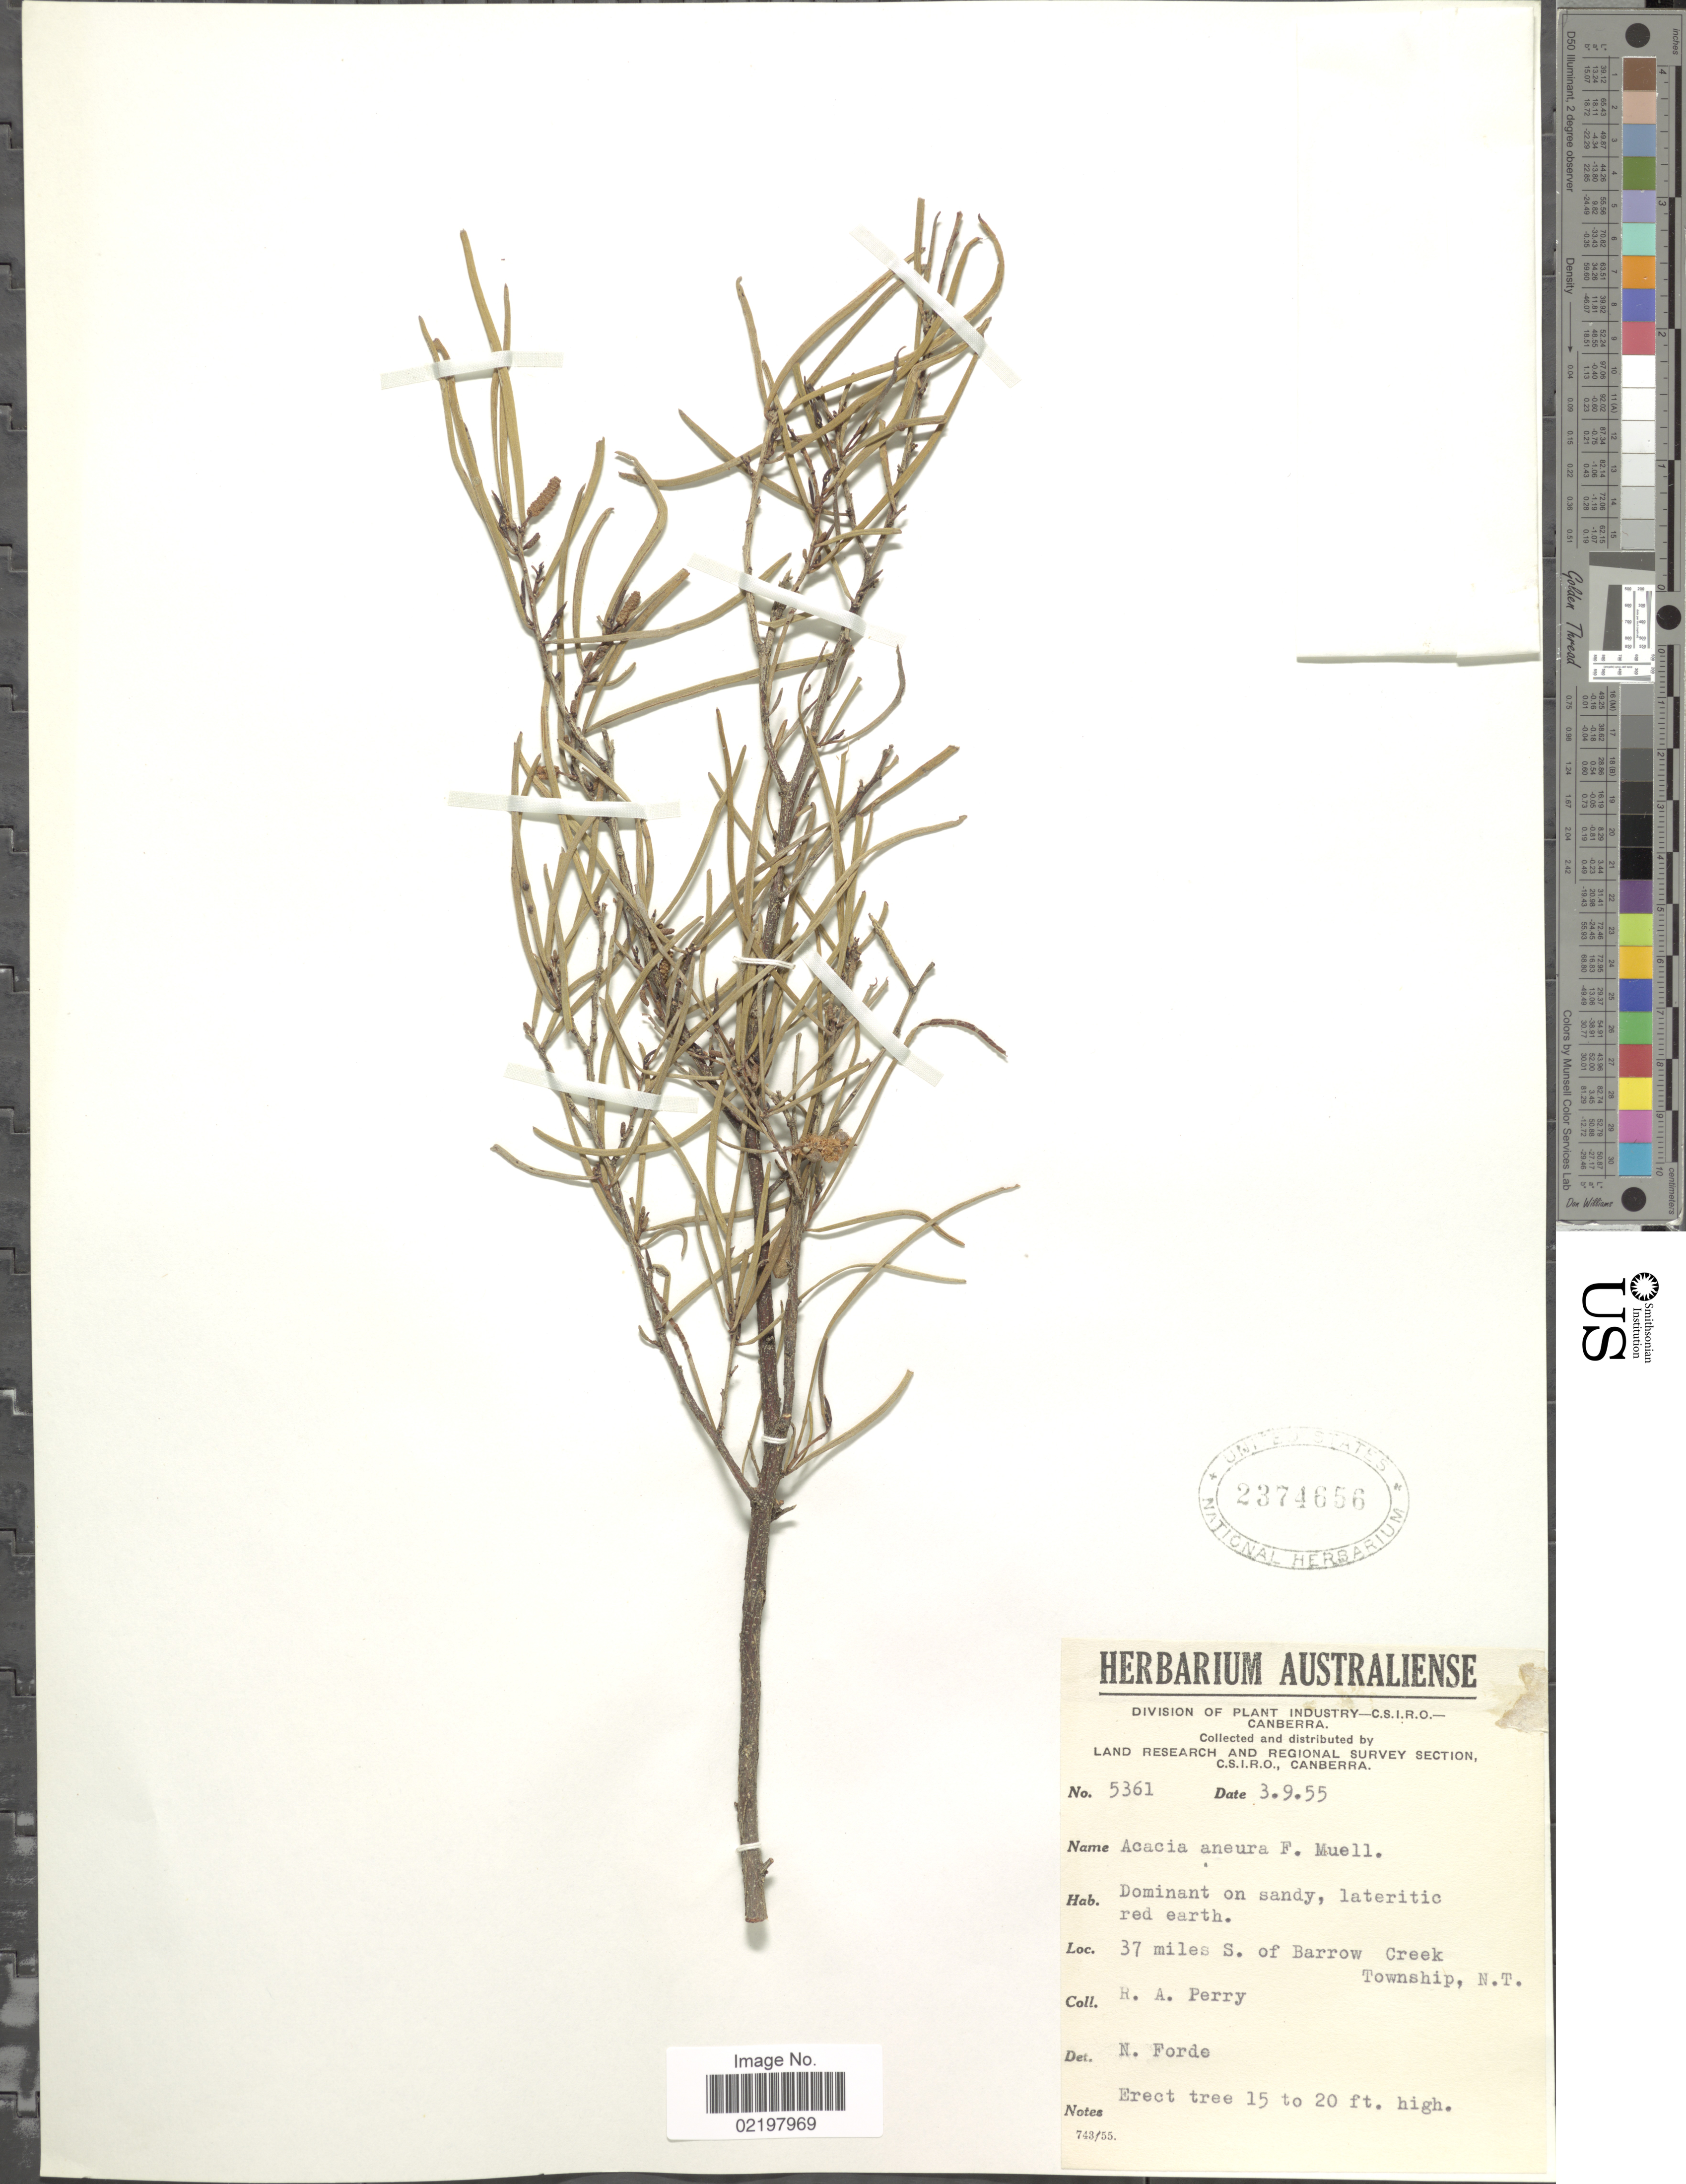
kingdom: Plantae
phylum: Tracheophyta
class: Magnoliopsida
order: Fabales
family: Fabaceae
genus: Acacia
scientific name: Acacia aneura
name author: F. Muell. ex Benth.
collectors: Perry, R. A.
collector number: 5361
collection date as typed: Transcribed d/m/y: 3/9/55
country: Australia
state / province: Northern Territory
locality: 37 miles S. of Barrow Creek Township, N.T.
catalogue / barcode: US 2374656